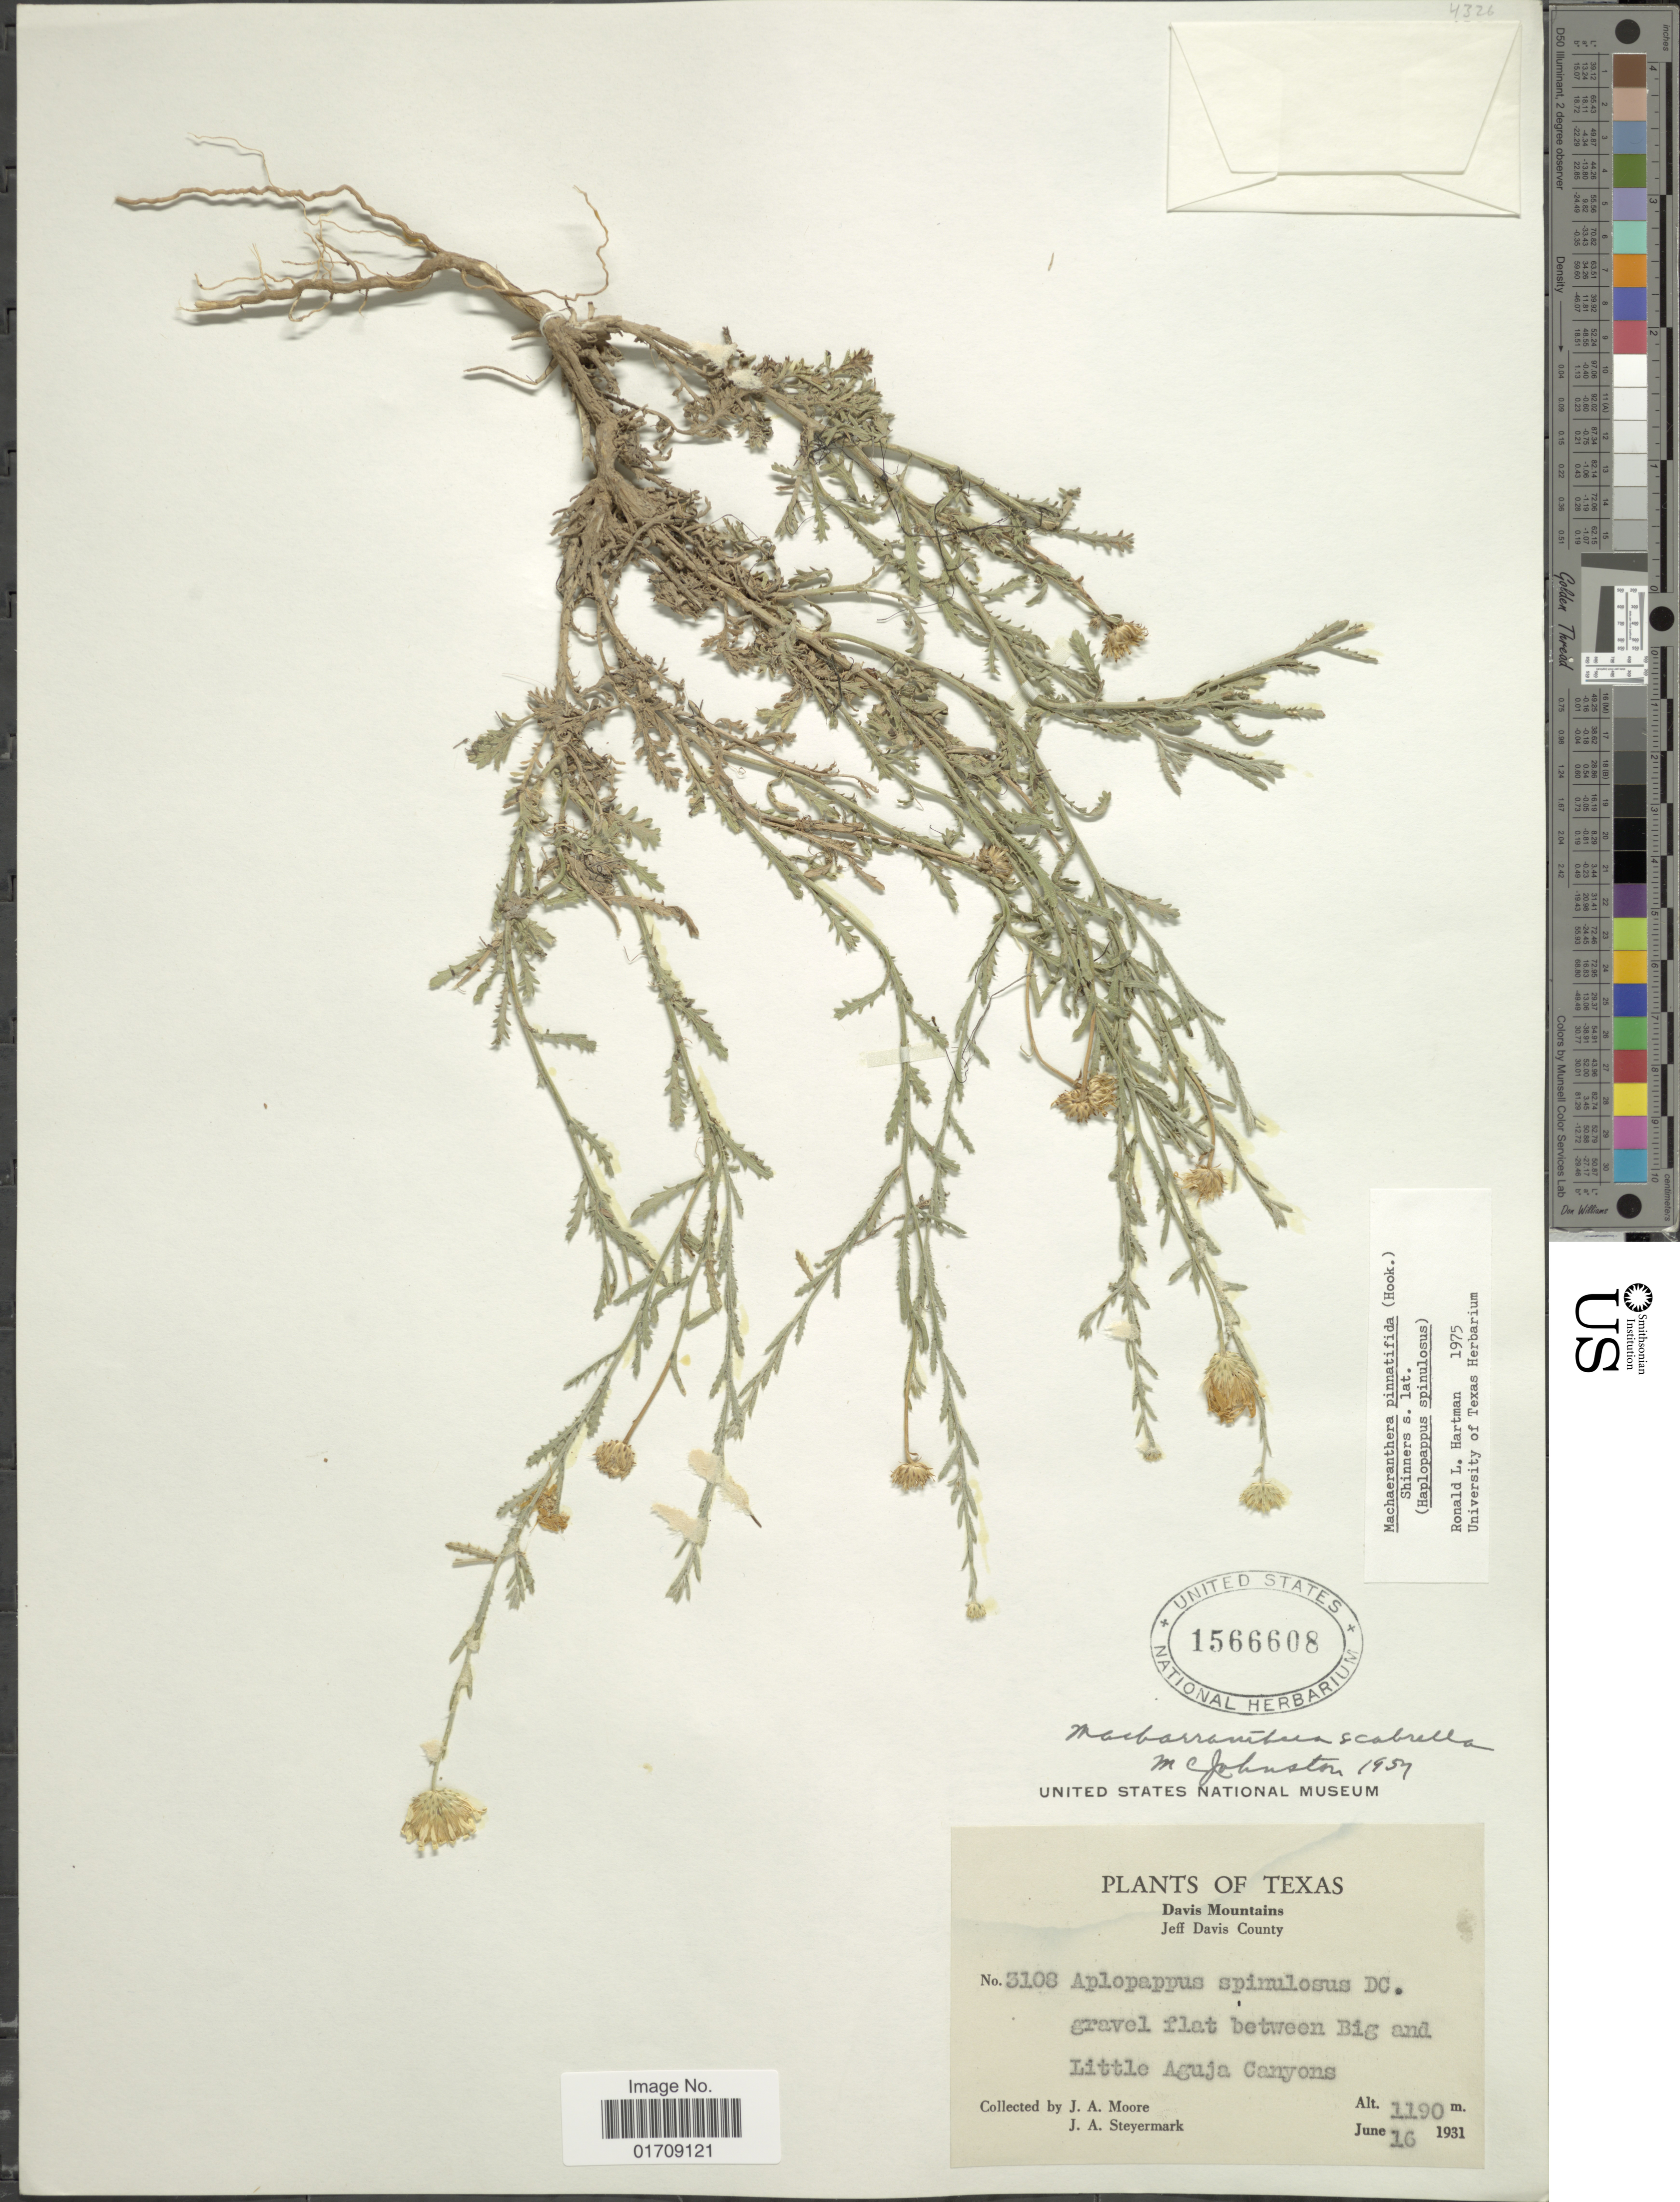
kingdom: Plantae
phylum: Tracheophyta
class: Magnoliopsida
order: Asterales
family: Asteraceae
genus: Machaeranthera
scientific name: Machaeranthera pinnatifida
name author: (Hook.) Shinners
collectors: J. A. Moore & J. Steyermark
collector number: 3108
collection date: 1931-06-16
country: United States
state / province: Texas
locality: Davis Mountains, Jeff Davis County, flat between Big and Little Aguja Canyons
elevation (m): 1190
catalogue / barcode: US 1566608